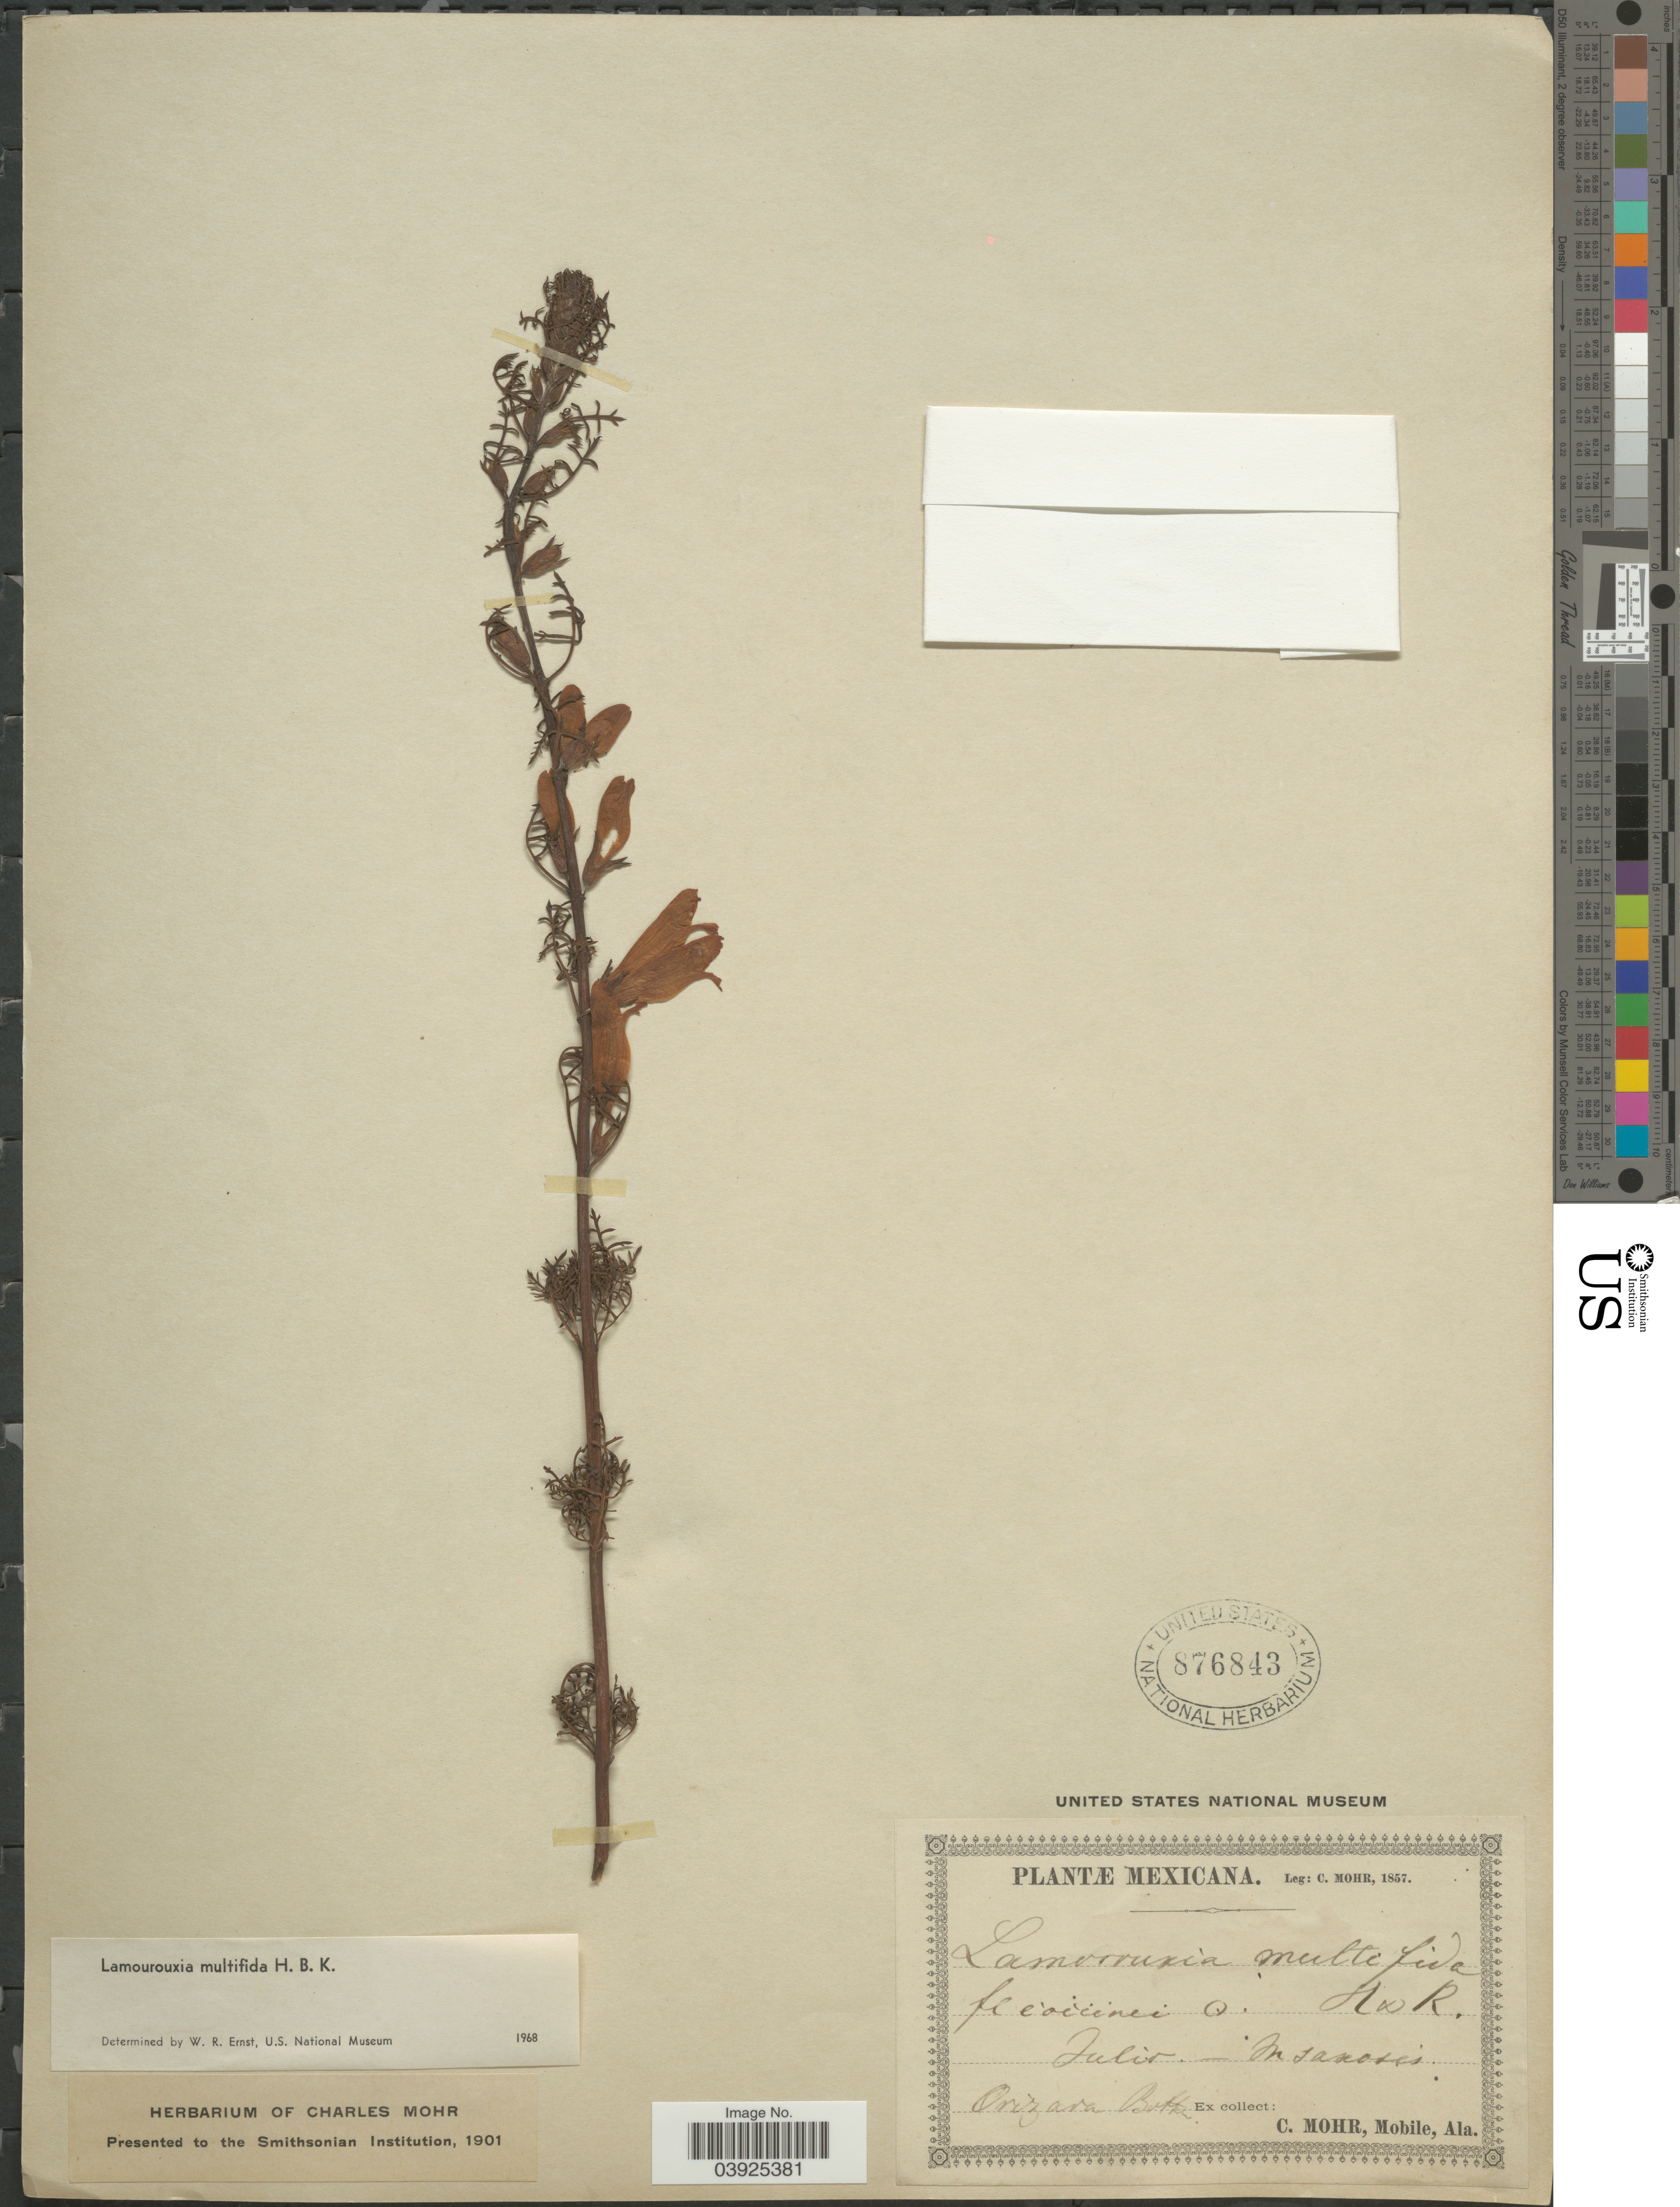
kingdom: Plantae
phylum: Tracheophyta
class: Magnoliopsida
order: Lamiales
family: Orobanchaceae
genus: Lamourouxia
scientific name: Lamourouxia multifida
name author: Kunth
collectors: C. T. Mohr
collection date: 1857-07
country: Mexico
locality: In saxosis. Orizava Butte.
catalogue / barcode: US 876843